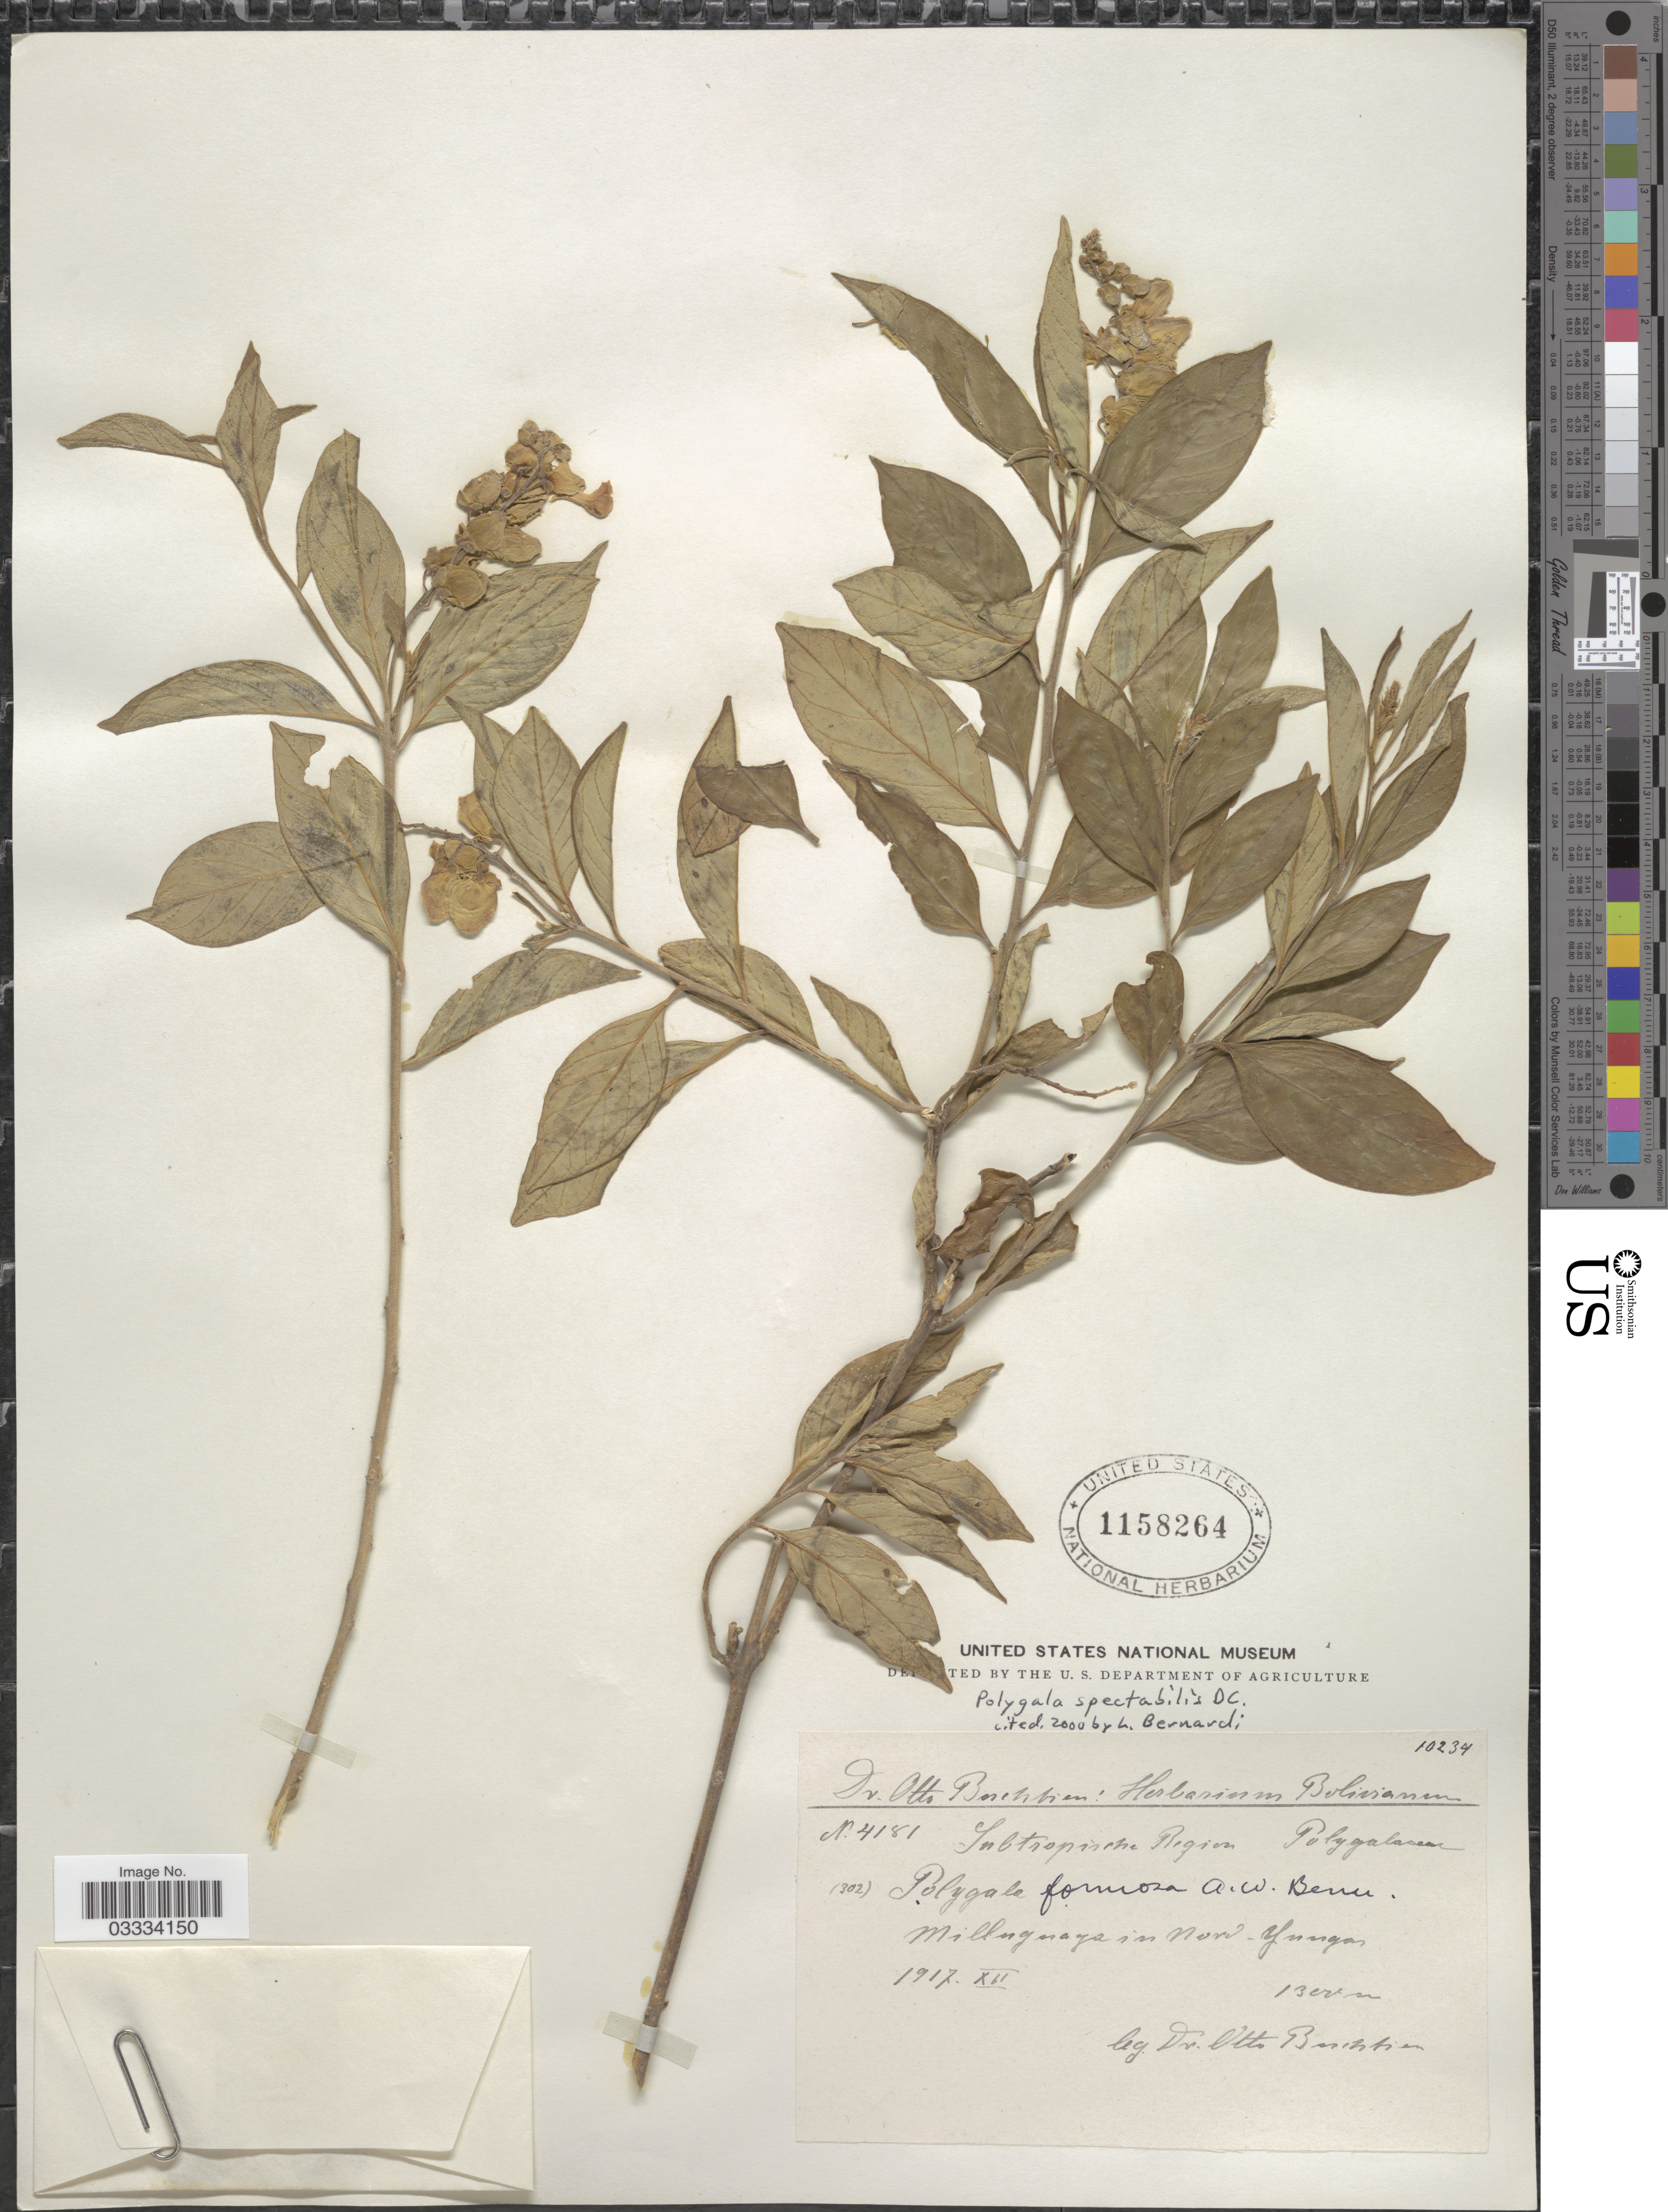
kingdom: Plantae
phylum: Tracheophyta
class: Magnoliopsida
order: Fabales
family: Polygalaceae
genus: Caamembeca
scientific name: Caamembeca andina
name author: (A.W. Benn.) J.F.B. Pastore & Mabb.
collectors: O. Buchtien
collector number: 4181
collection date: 1917-12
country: Bolivia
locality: Milluguaya in Nord-Yungas.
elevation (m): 1300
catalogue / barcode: US 1158264